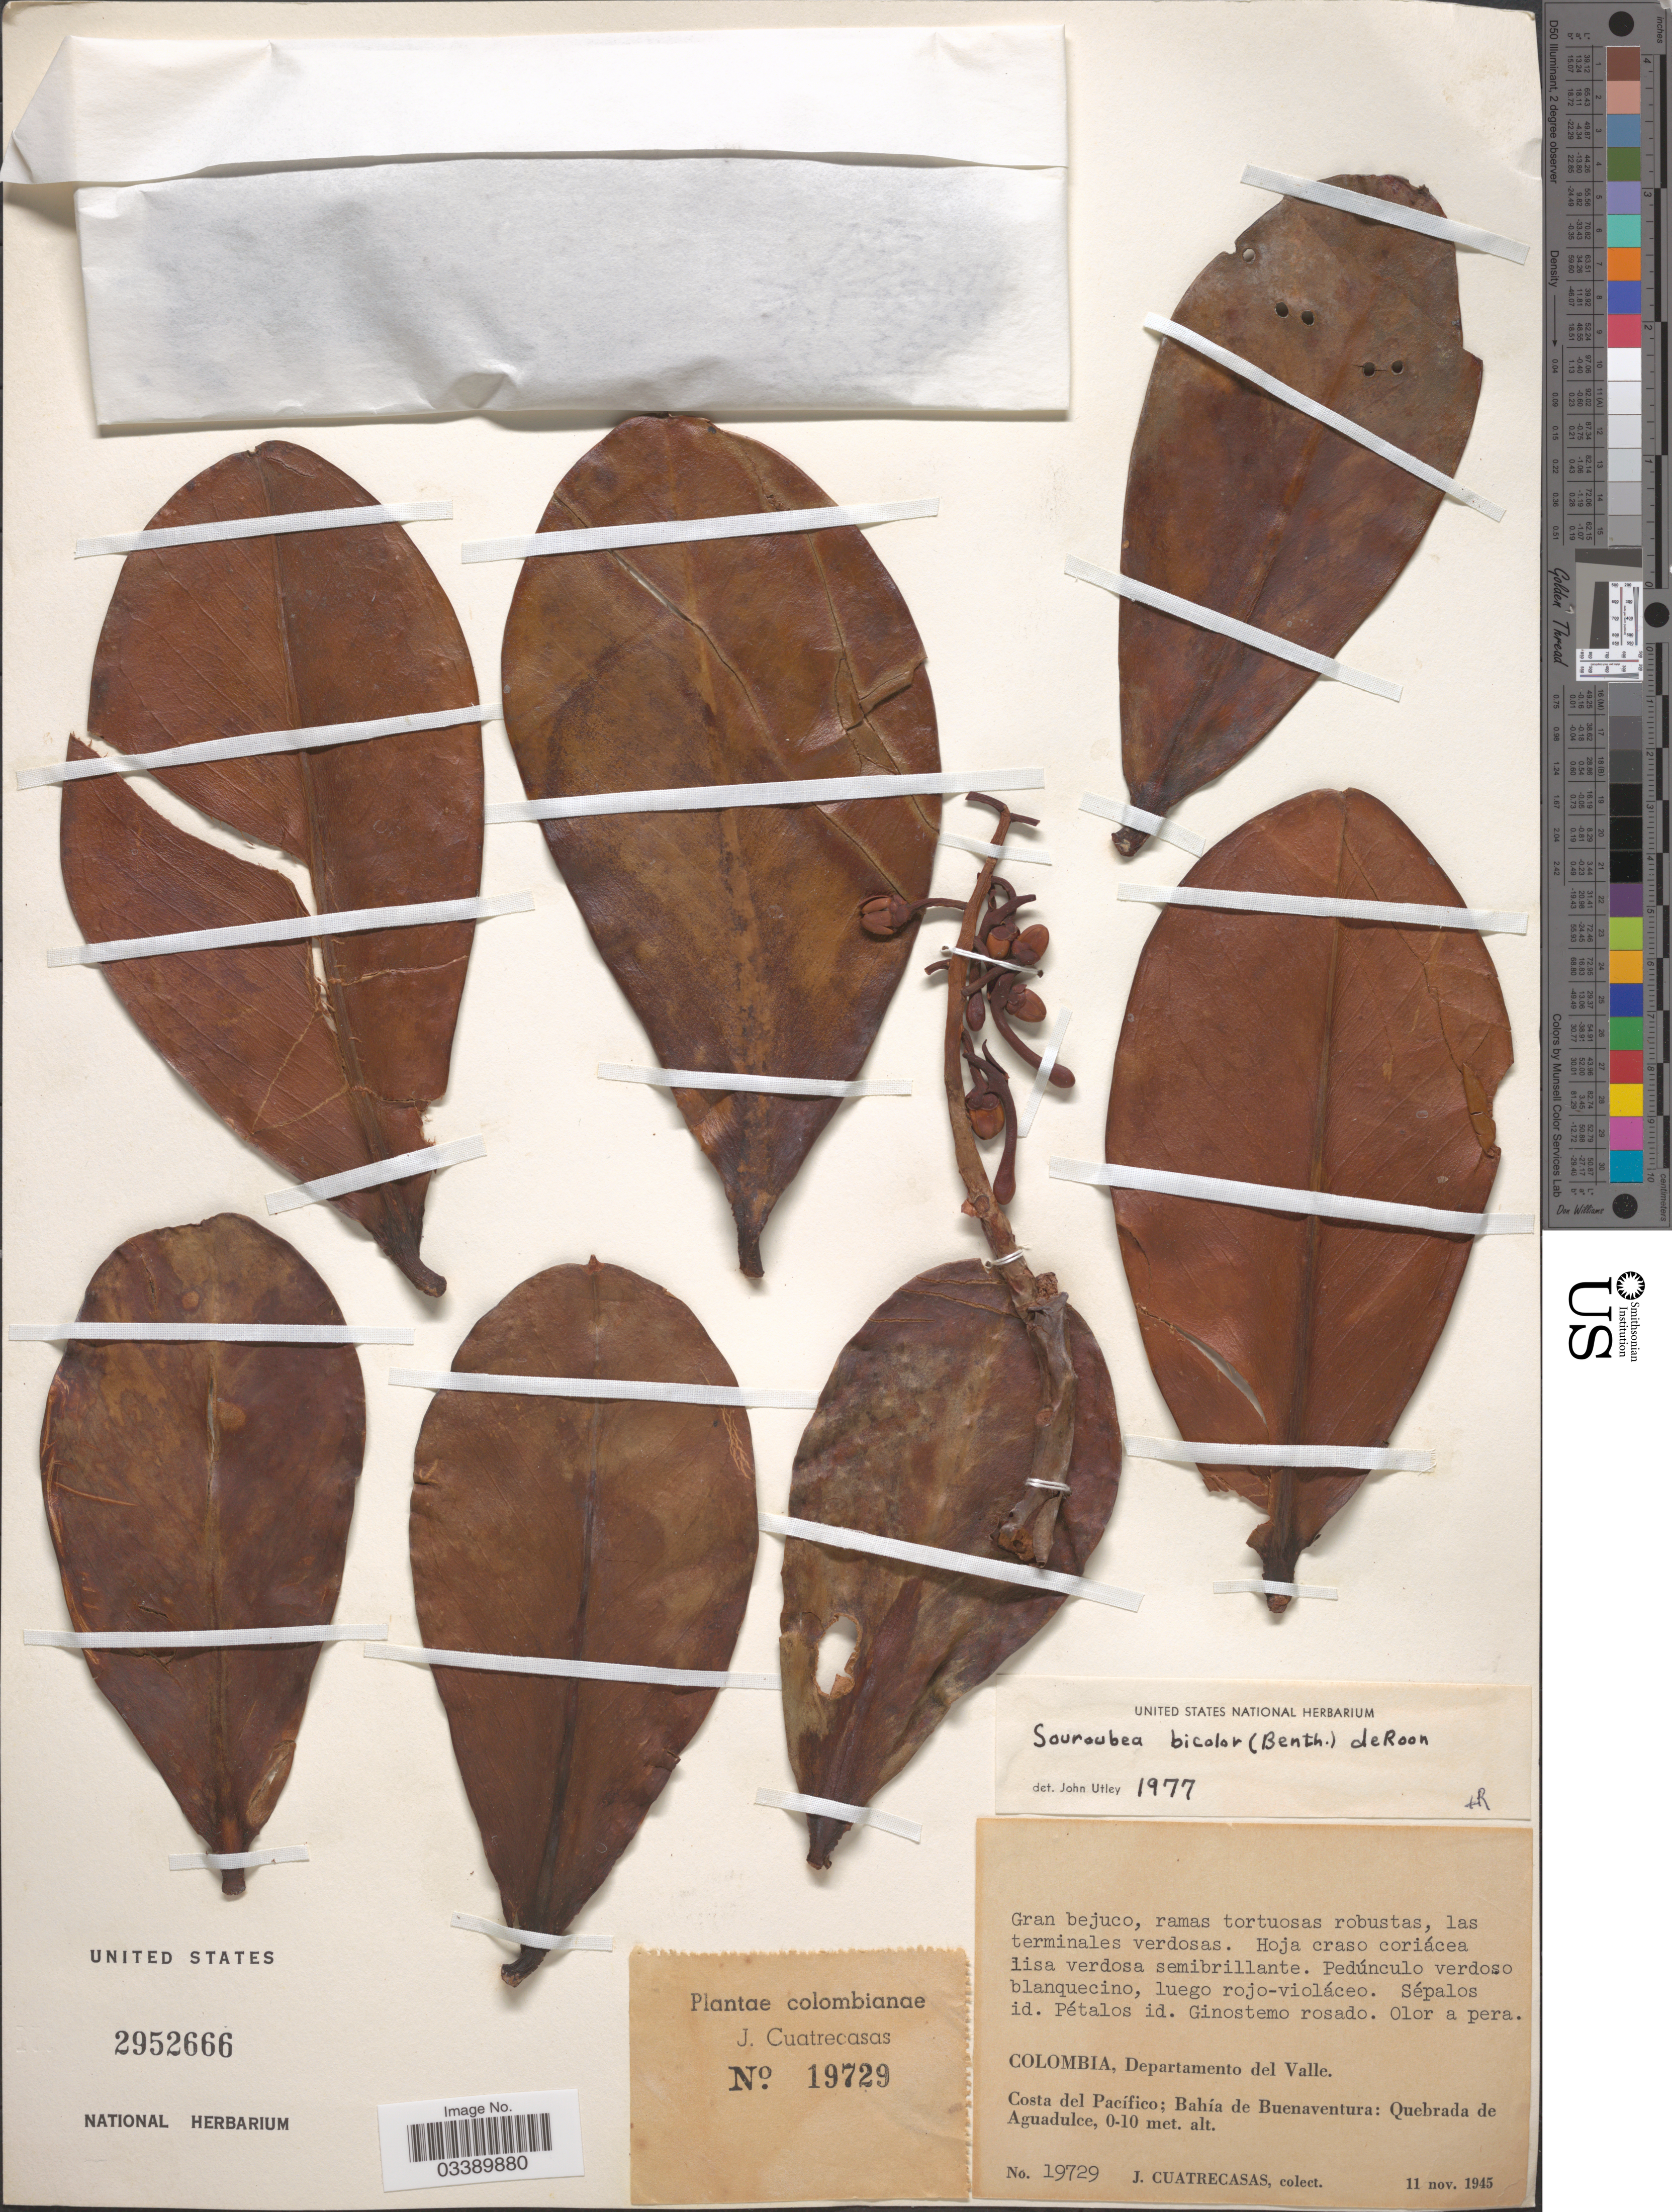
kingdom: Plantae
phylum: Tracheophyta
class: Magnoliopsida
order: Ericales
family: Marcgraviaceae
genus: Souroubea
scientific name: Souroubea bicolor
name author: (Benth.) de Roon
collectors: J. Cuatrecasas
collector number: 19729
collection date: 1945-11-11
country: Colombia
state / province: Valle del Cauca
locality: Departamento del Valle. Costa del Pacífico; Bahía de Buenaventura: Quebrada de Aguadulce.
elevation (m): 0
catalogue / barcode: US 2952666